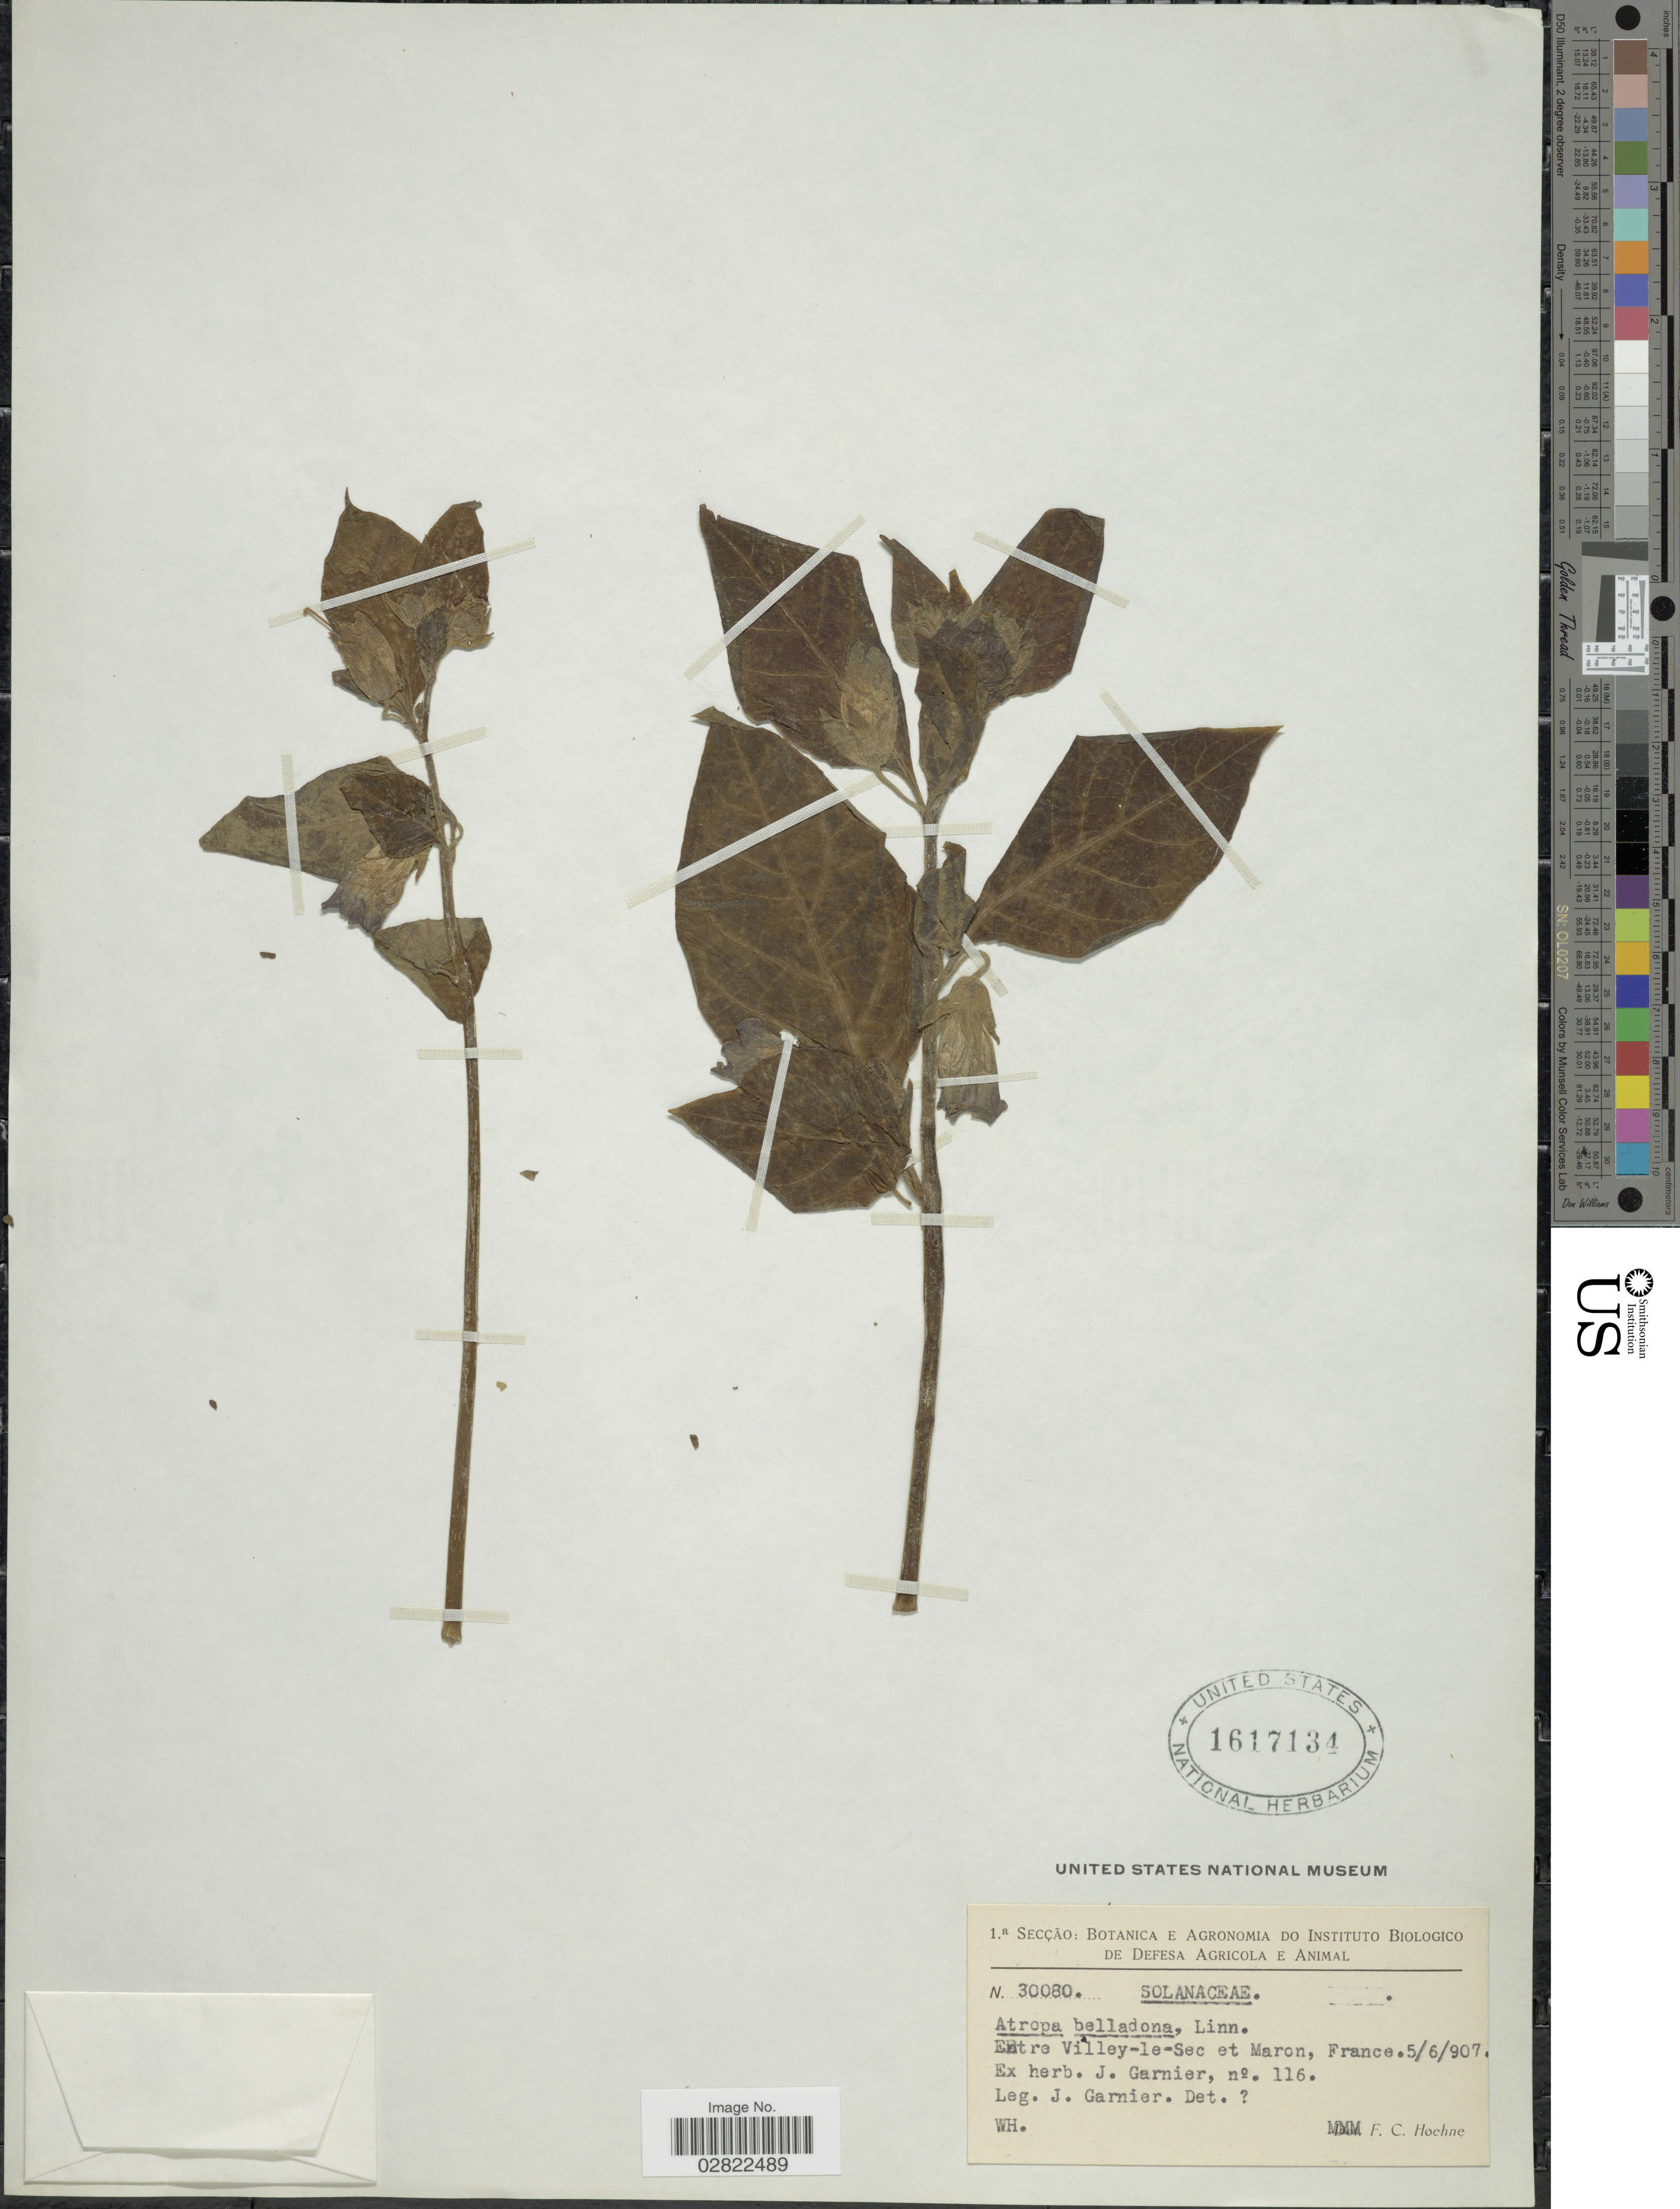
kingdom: Plantae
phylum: Tracheophyta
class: Magnoliopsida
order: Solanales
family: Solanaceae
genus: Atropa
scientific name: Atropa belladonna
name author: L.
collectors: J. Garnier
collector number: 30080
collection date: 1907-06-05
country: France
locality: Entre Villey-le-Sec et Maron.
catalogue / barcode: US 1617134